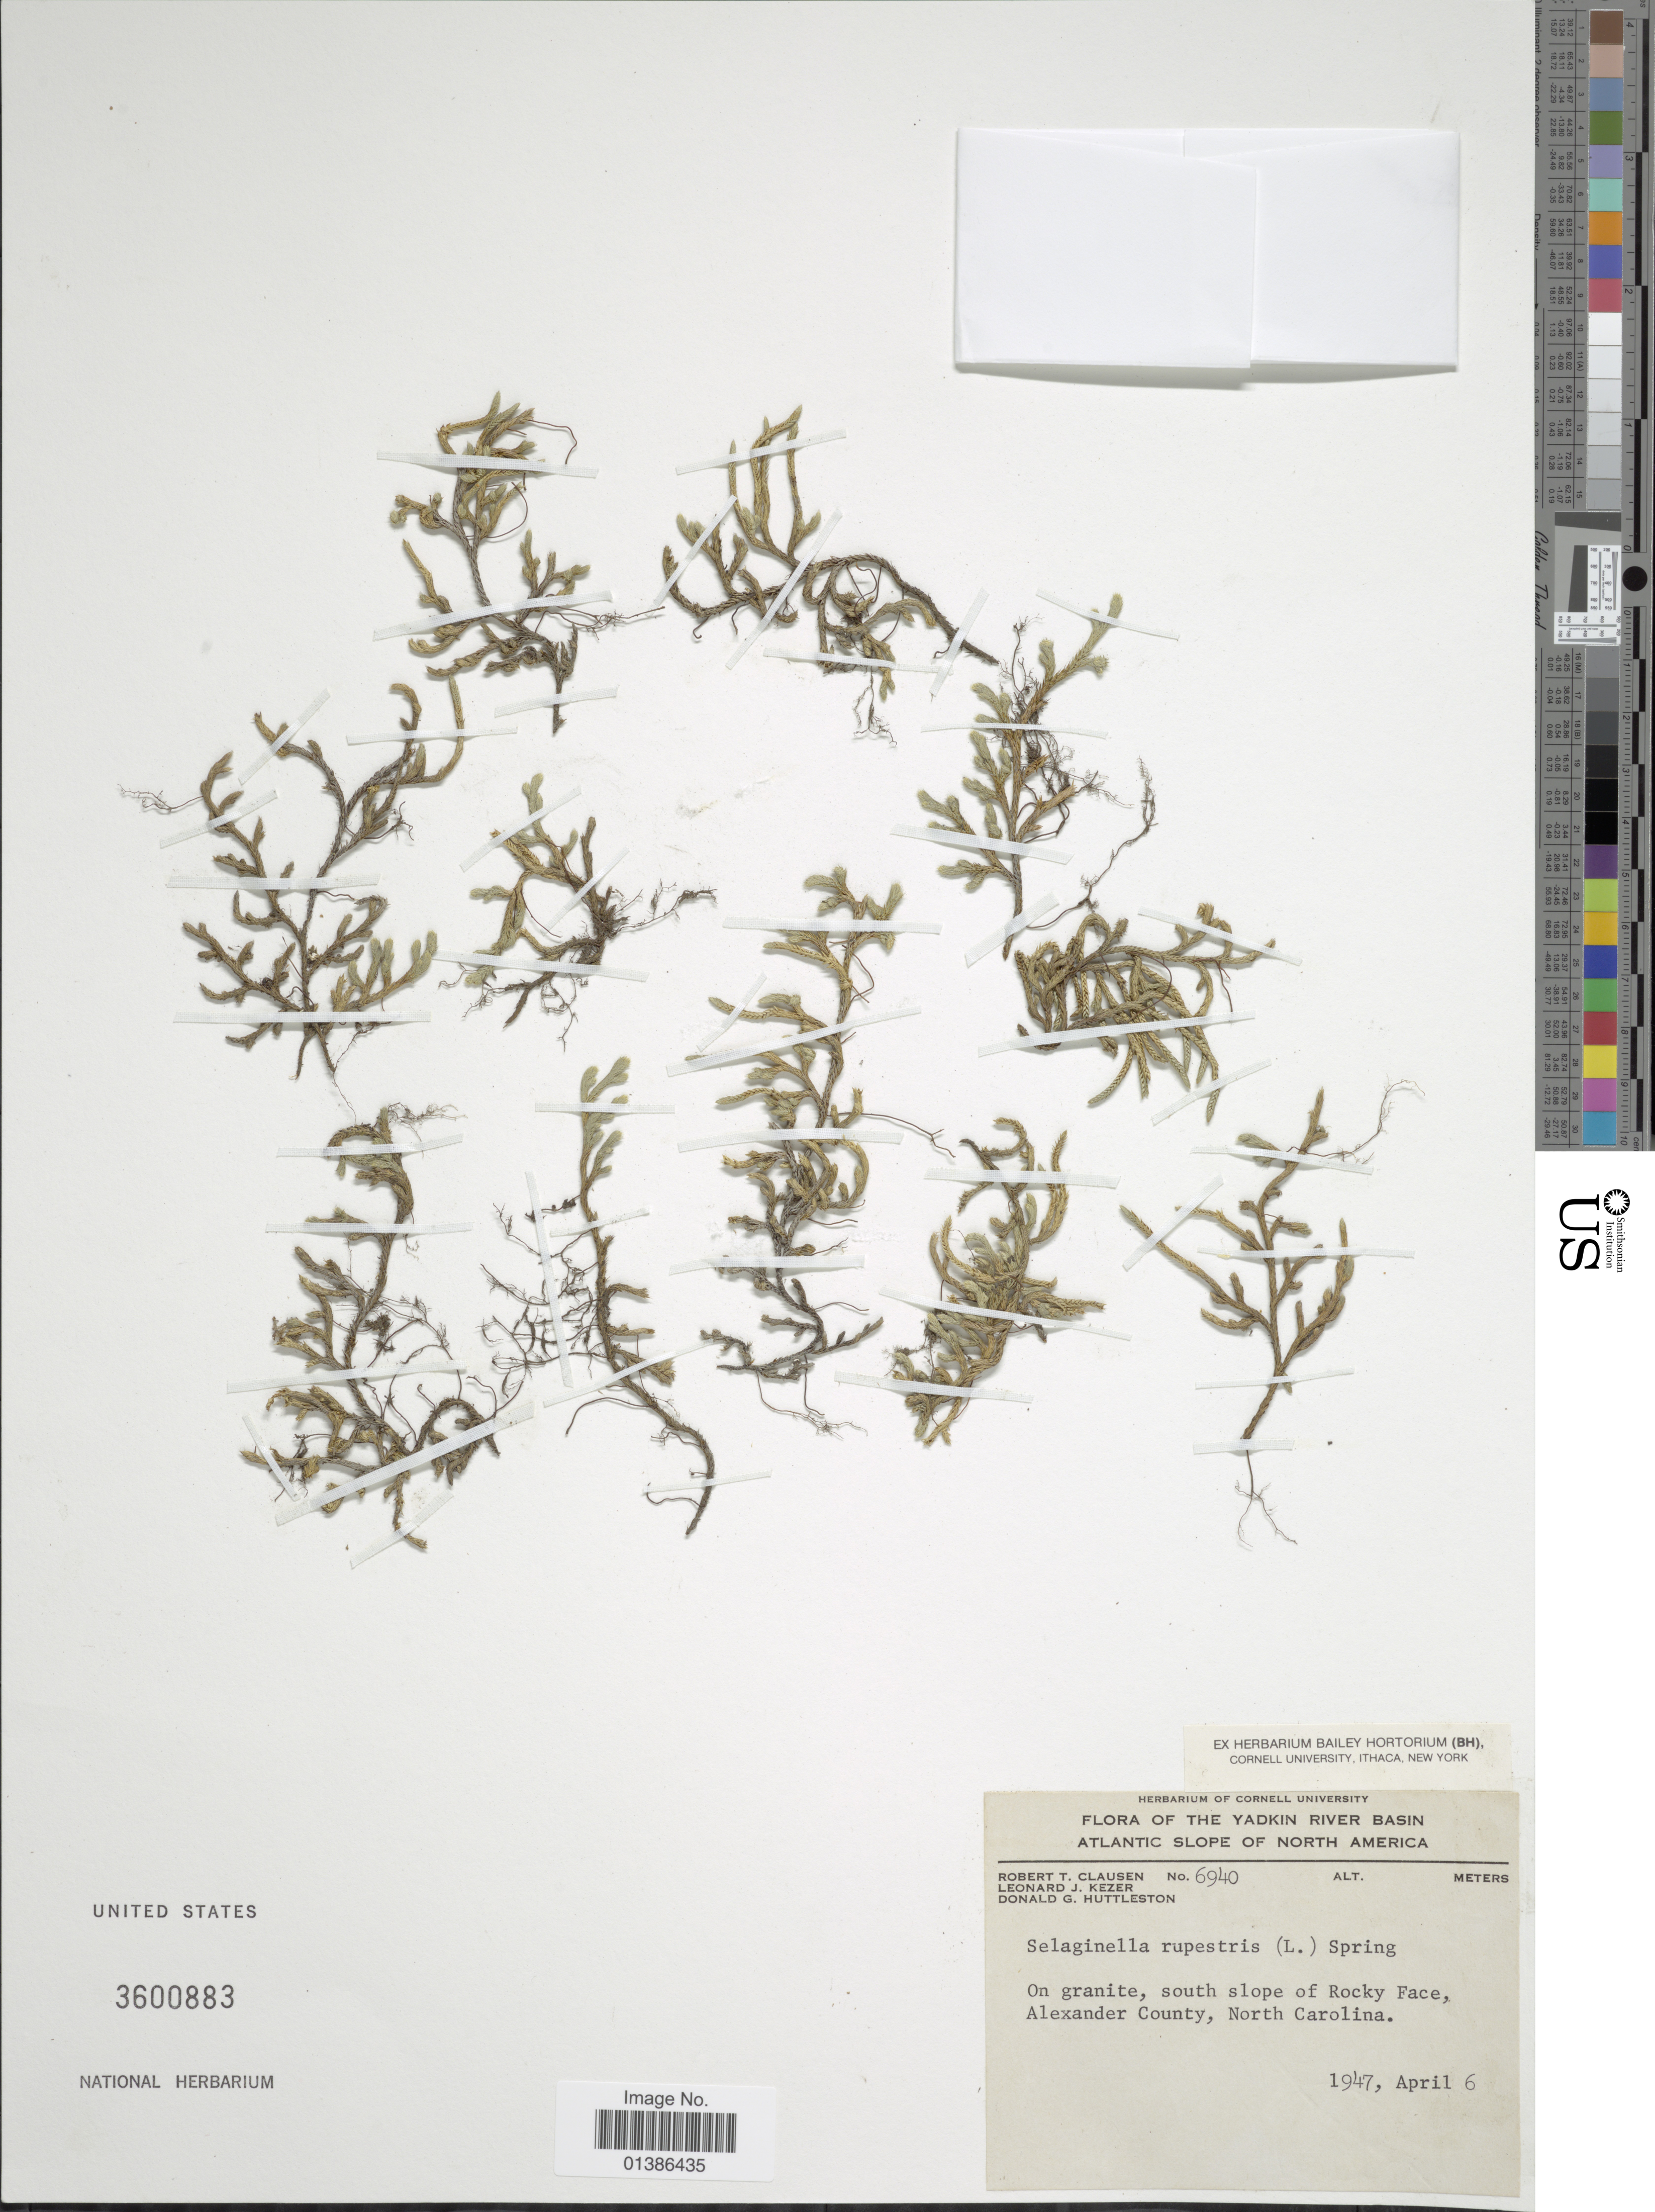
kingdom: Plantae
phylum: Tracheophyta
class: Lycopodiopsida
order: Selaginellales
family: Selaginellaceae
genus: Selaginella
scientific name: Selaginella rupestris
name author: (L.) Spring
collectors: R. T. Clausen, J. Kezer & D. G. Huttleston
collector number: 6940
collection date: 1947-04-06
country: United States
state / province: North Carolina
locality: Yadkin River Basin Atlantic Slope of North America. On granite, south slope of Rocky Face, Alexander County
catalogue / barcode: US 3600883